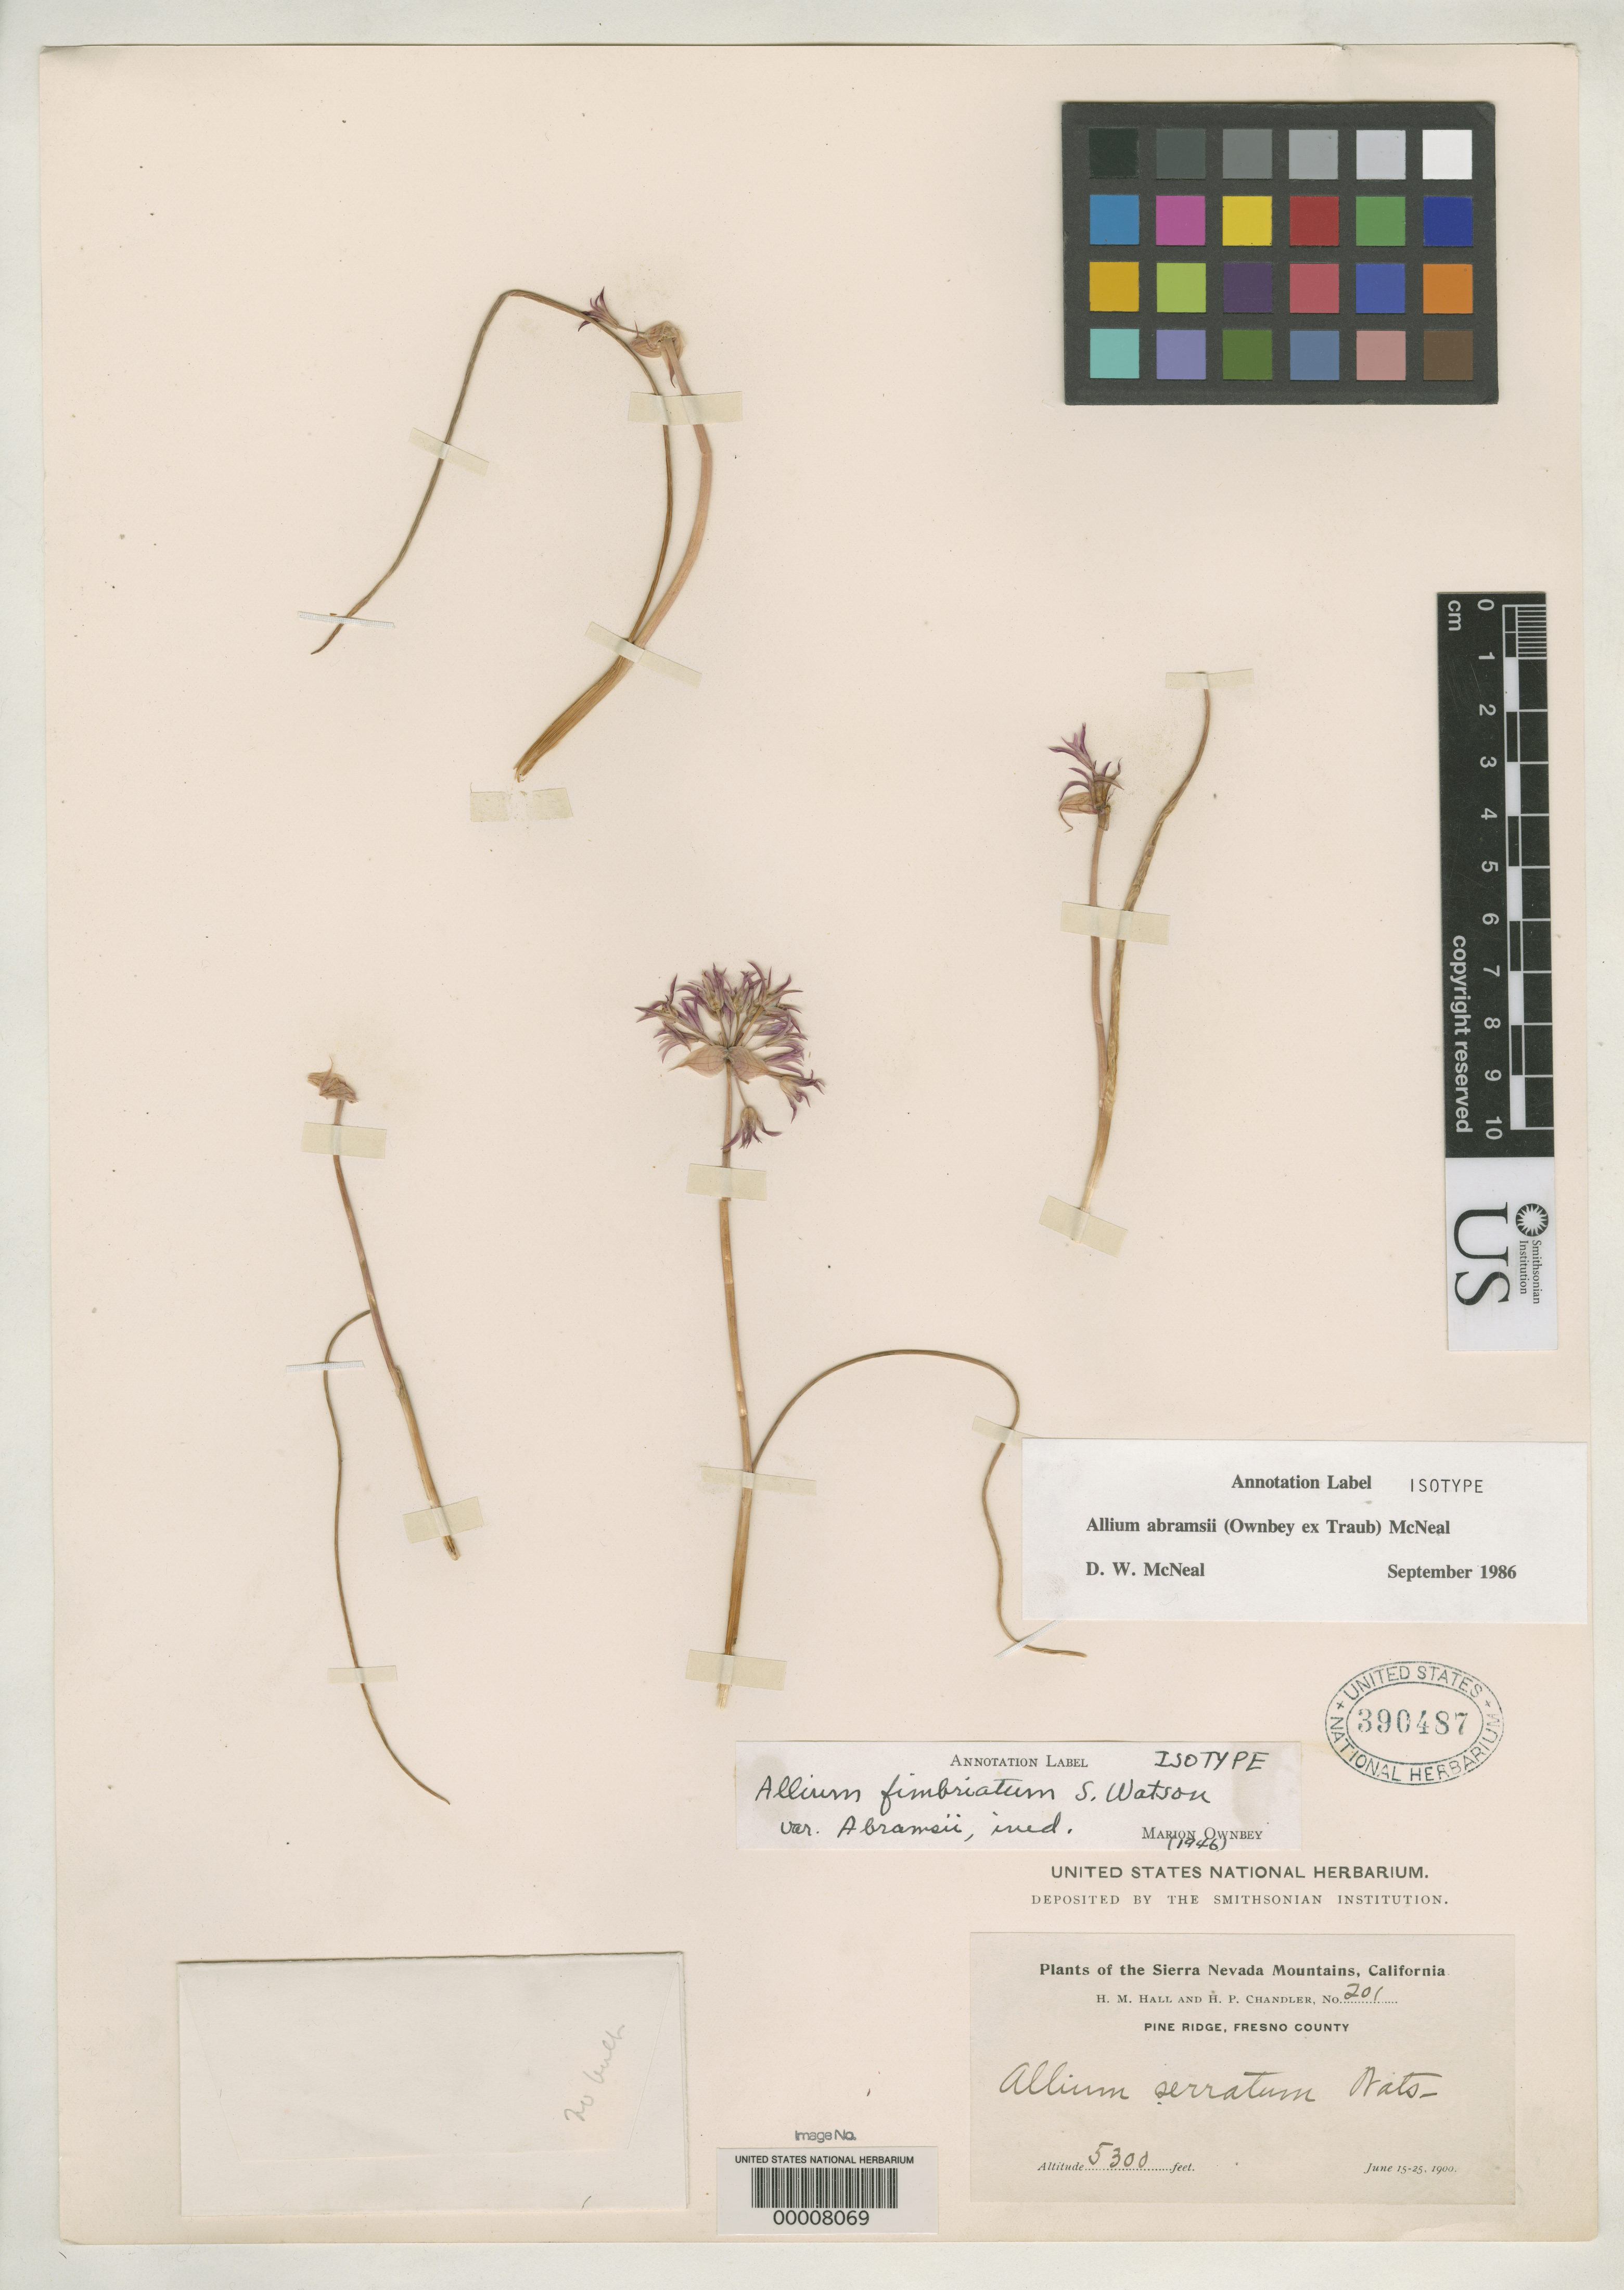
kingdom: Plantae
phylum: Tracheophyta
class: Liliopsida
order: Asparagales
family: Amaryllidaceae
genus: Allium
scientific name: Allium fimbriatum var. abramsii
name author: Ownbey & Aase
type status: Isotype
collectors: H. M. Hall & H. Chandler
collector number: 201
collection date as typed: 15 Jun 1900 to 25 Jun 1900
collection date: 1900-06-15/1900-06-25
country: United States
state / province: California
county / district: Fresno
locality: Pineridge.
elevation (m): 1615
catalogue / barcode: US 390487